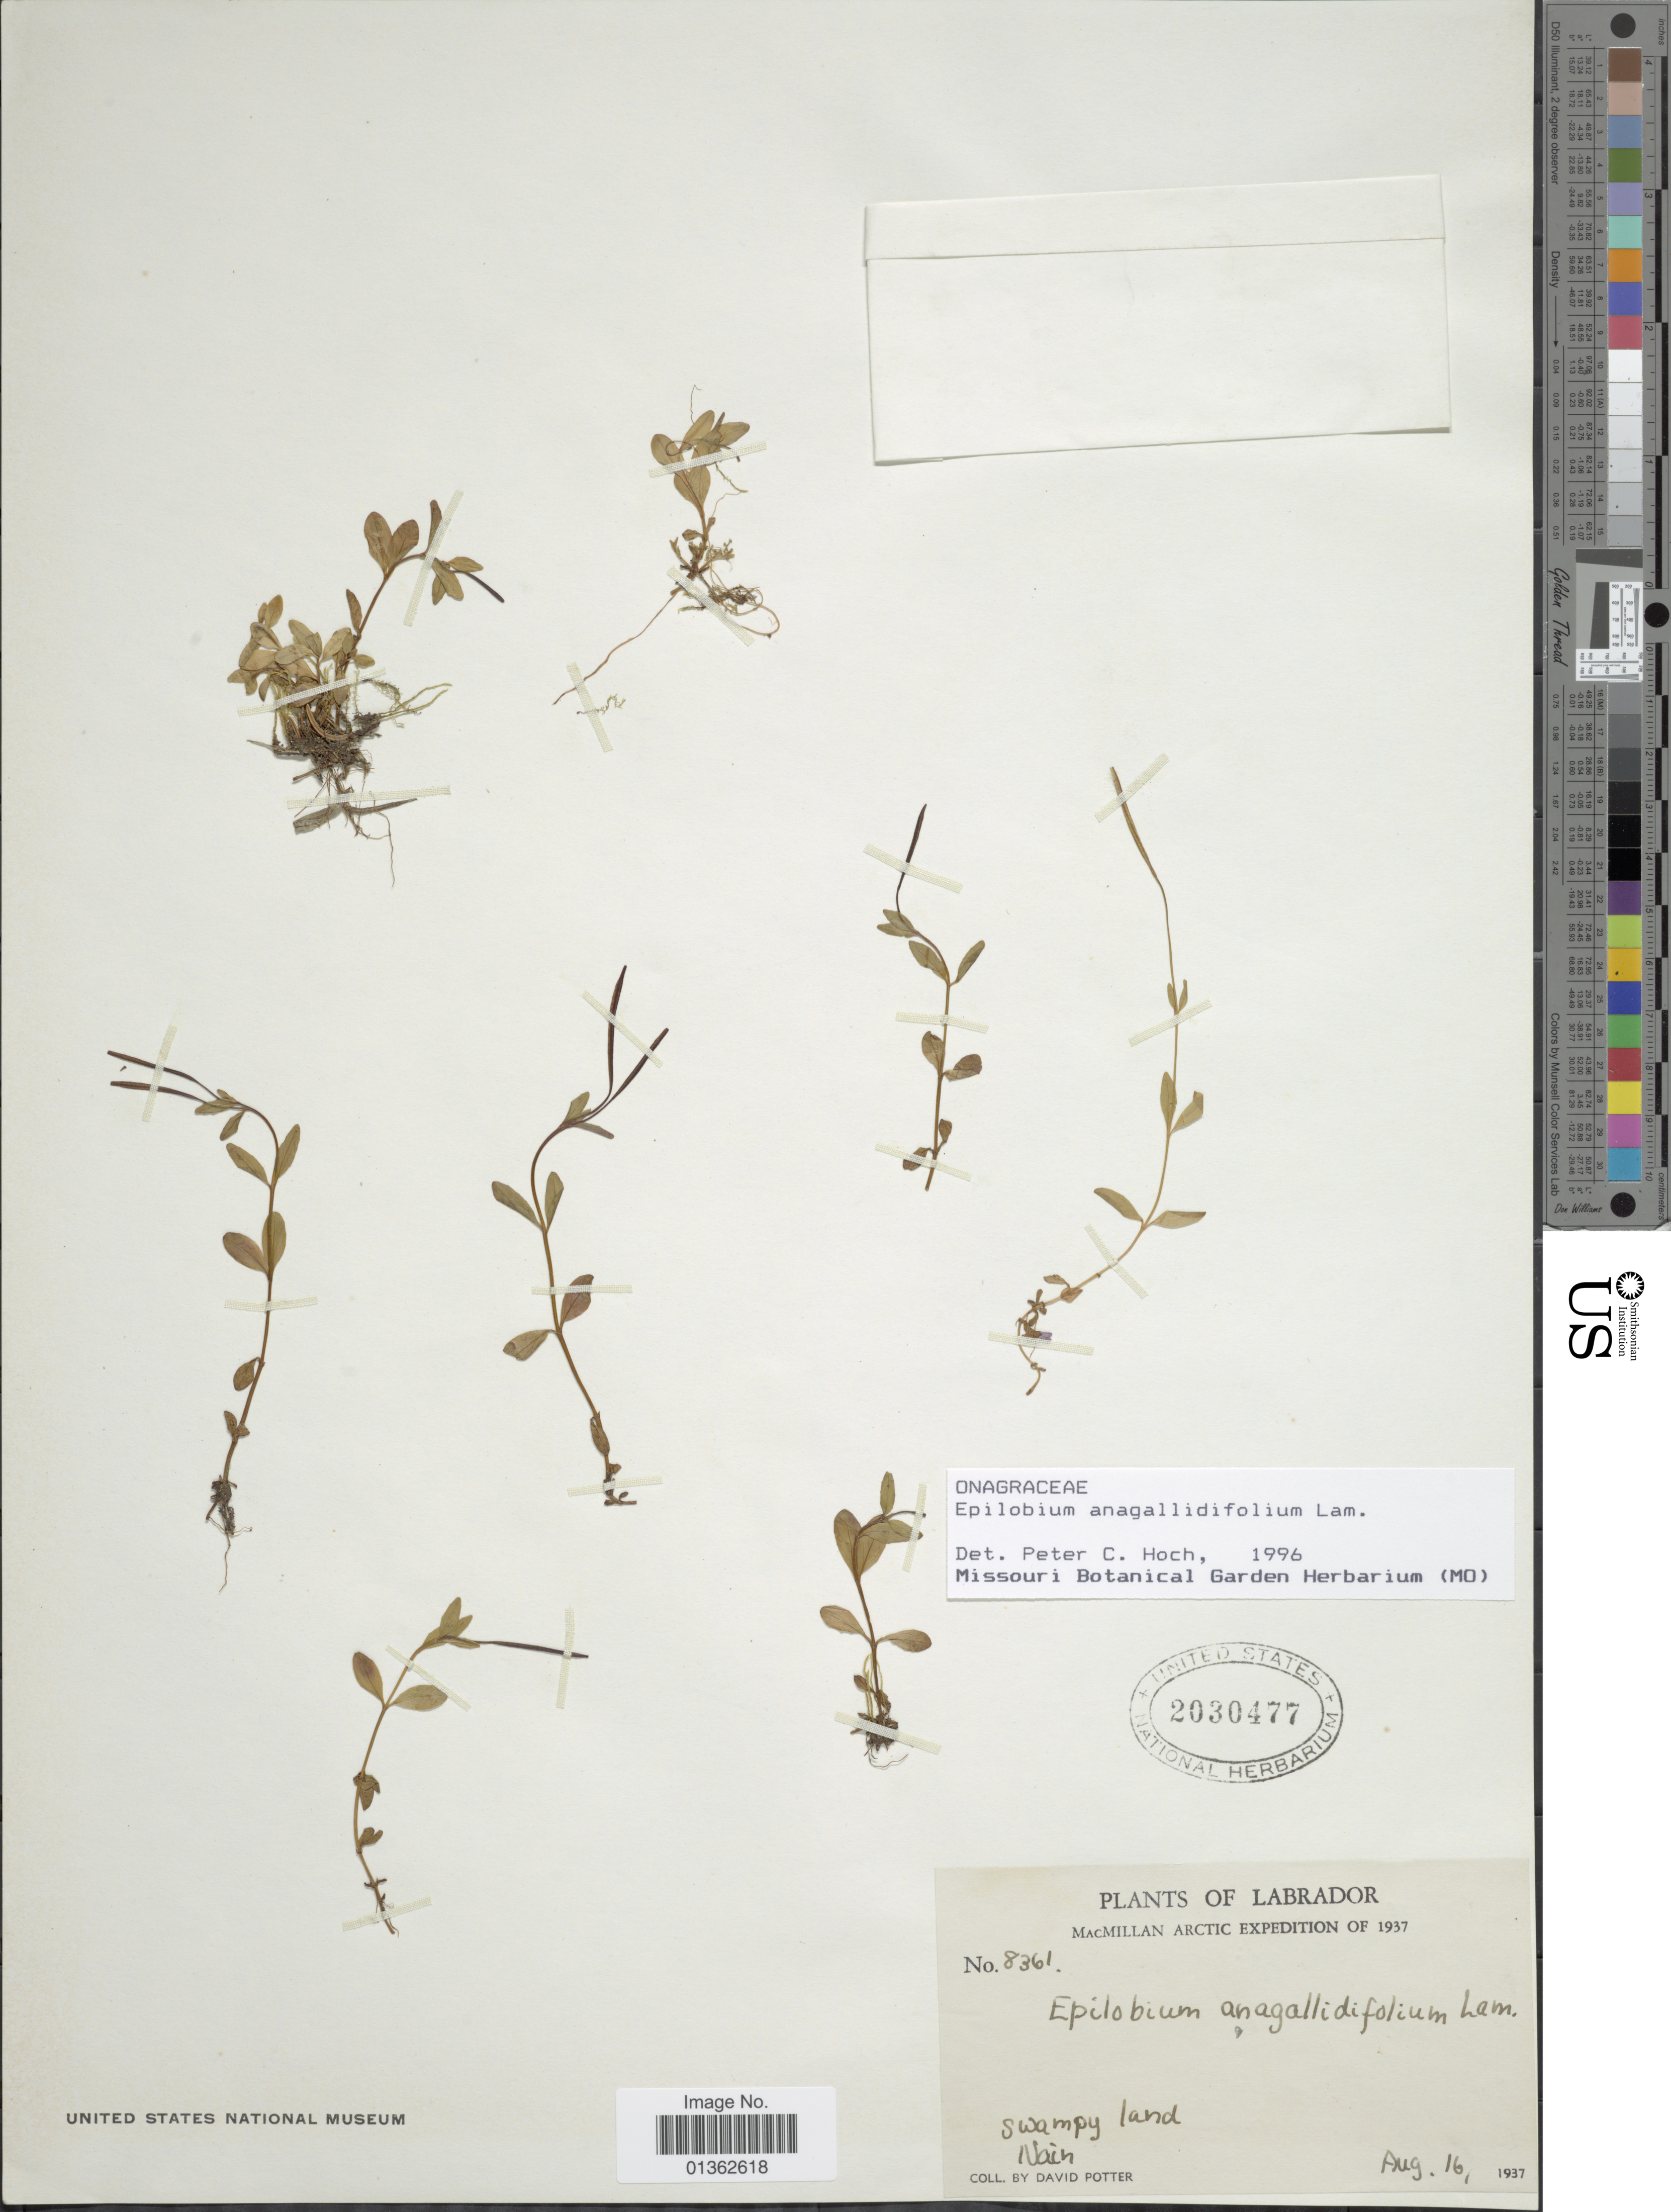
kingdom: Plantae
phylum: Tracheophyta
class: Magnoliopsida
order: Myrtales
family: Onagraceae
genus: Epilobium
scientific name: Epilobium anagallidifolium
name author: Lam.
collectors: D. Potter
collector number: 8361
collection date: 1937-08-16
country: Canada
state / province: Newfoundland and Labrador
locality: Labrador. Nain.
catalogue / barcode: US 2030477